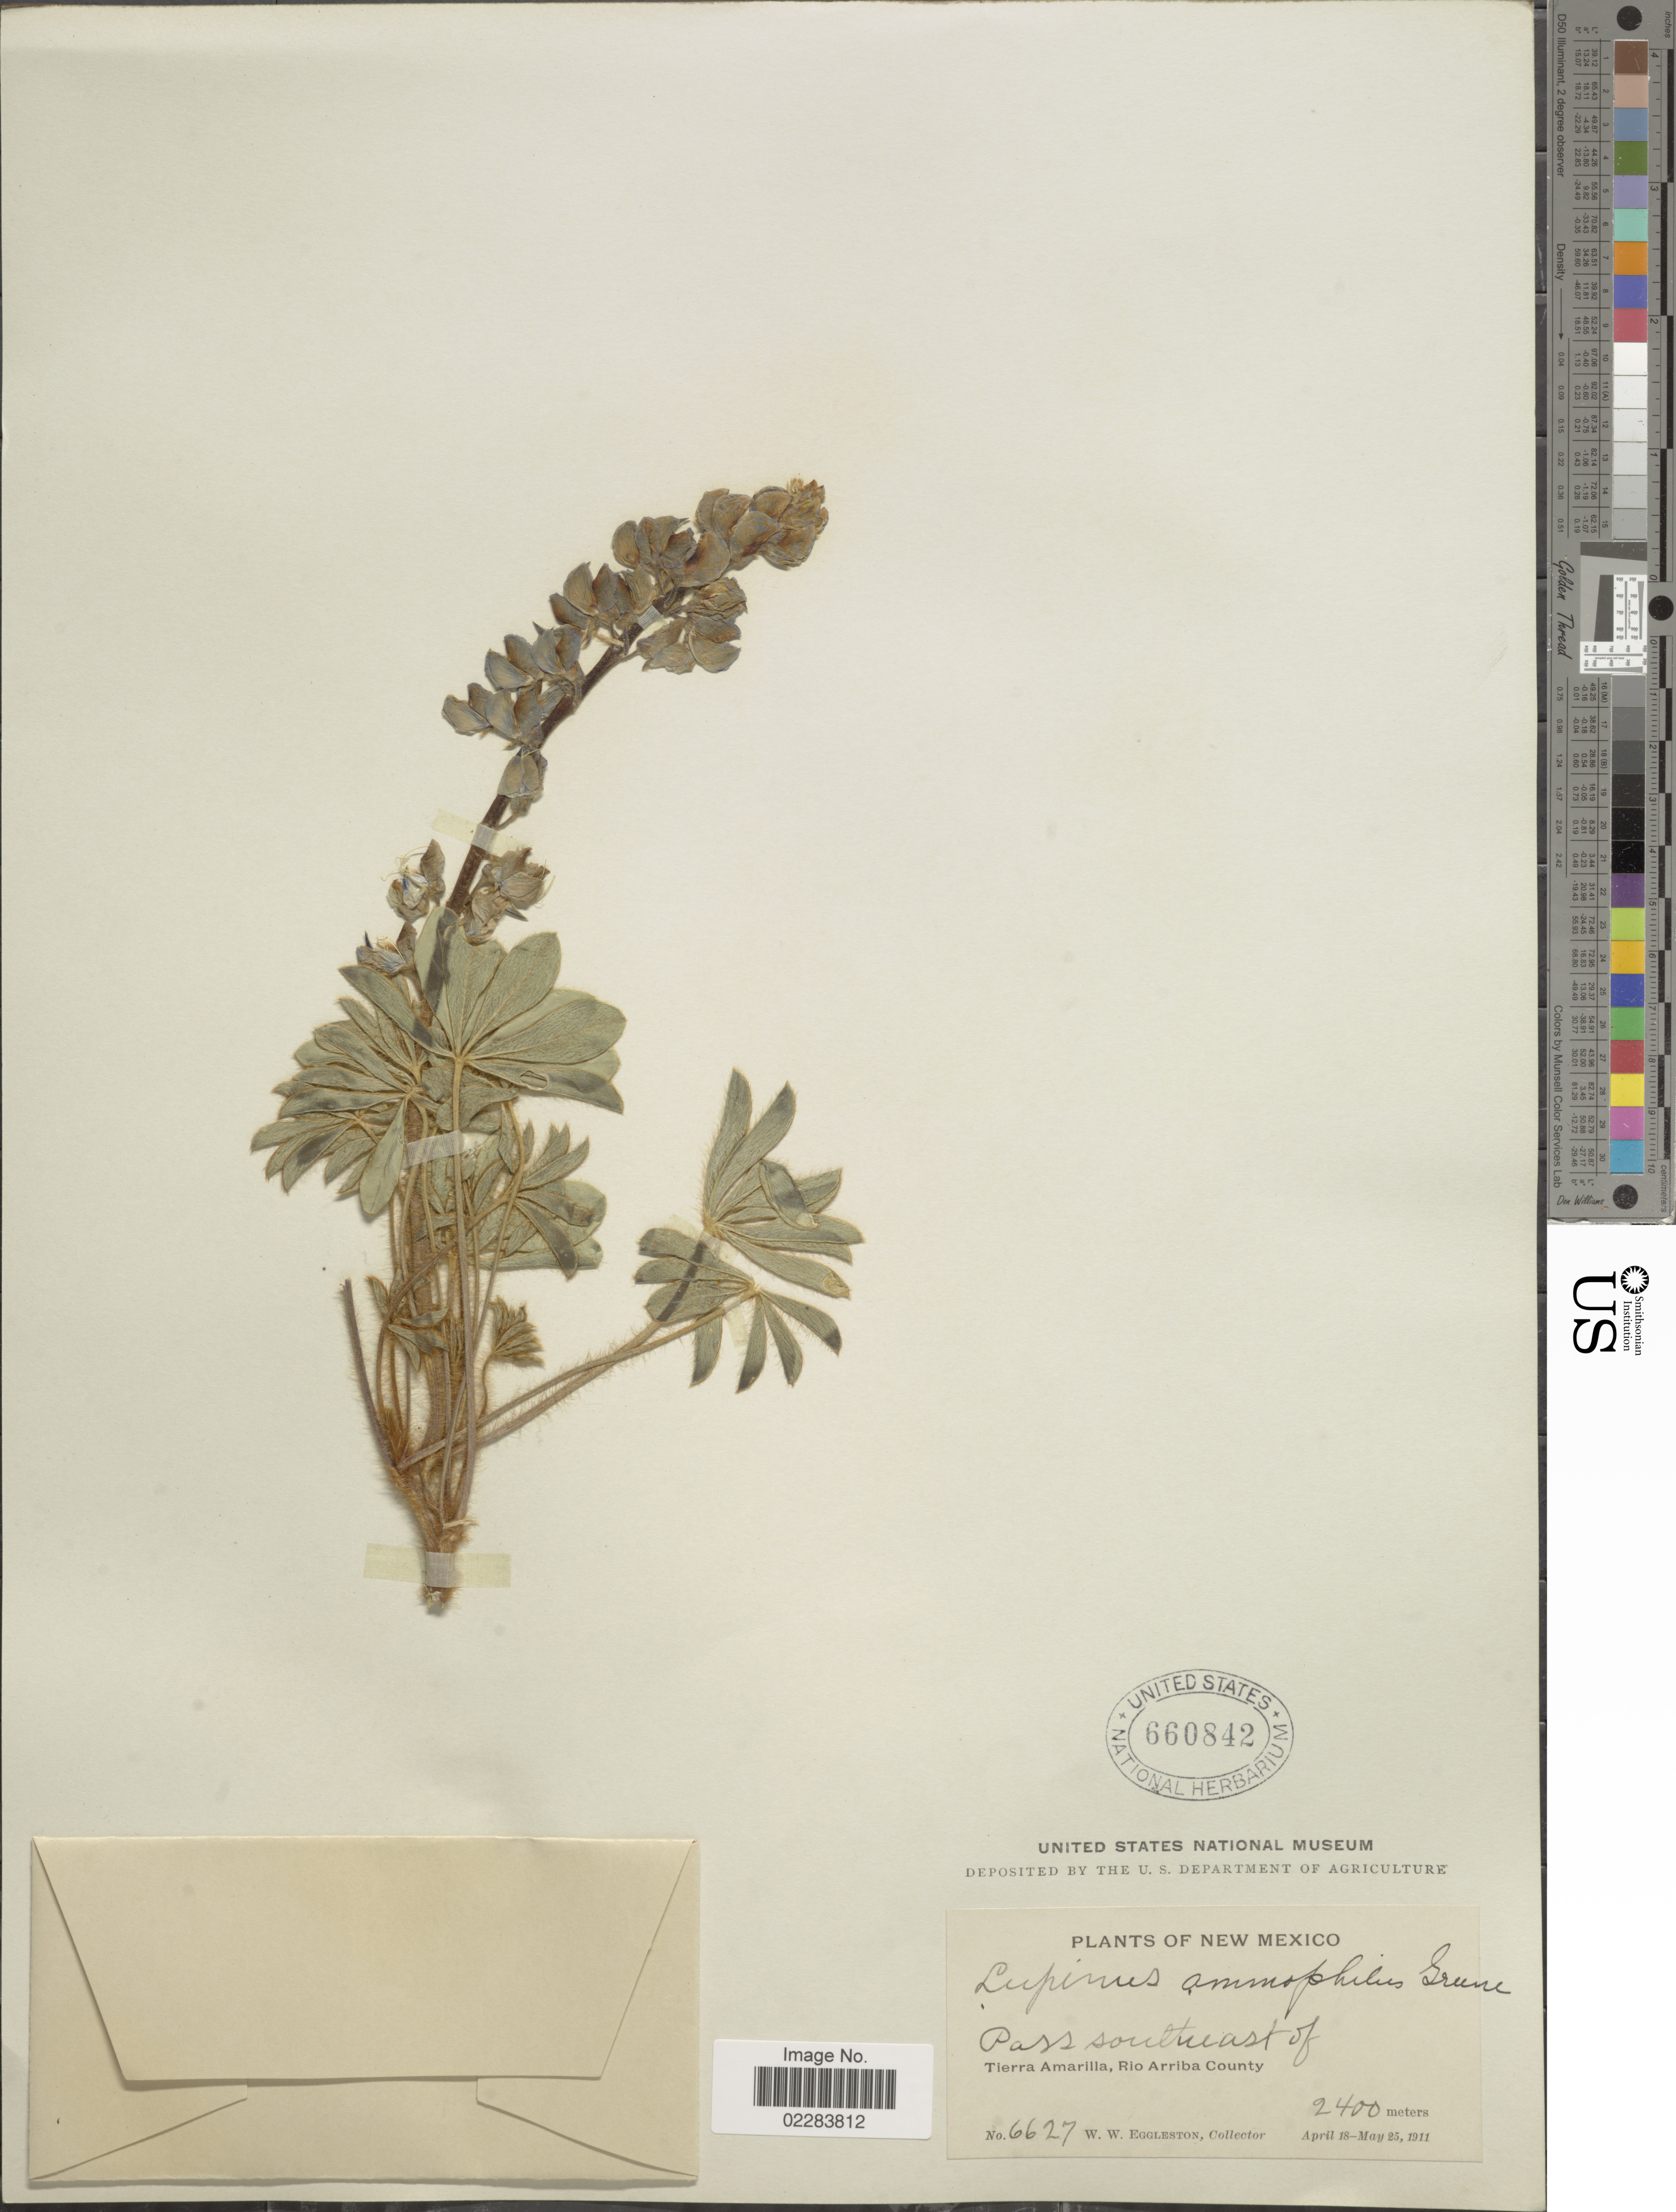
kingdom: Plantae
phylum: Tracheophyta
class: Magnoliopsida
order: Fabales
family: Fabaceae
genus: Lupinus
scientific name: Lupinus ammophilus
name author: Greene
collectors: W. W. Eggleston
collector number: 6627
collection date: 1911-04-18/1911-05-25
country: United States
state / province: New Mexico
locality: Pass southeast of Tierra Amarilla, Rio Arriba County,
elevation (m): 2400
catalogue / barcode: US 660842